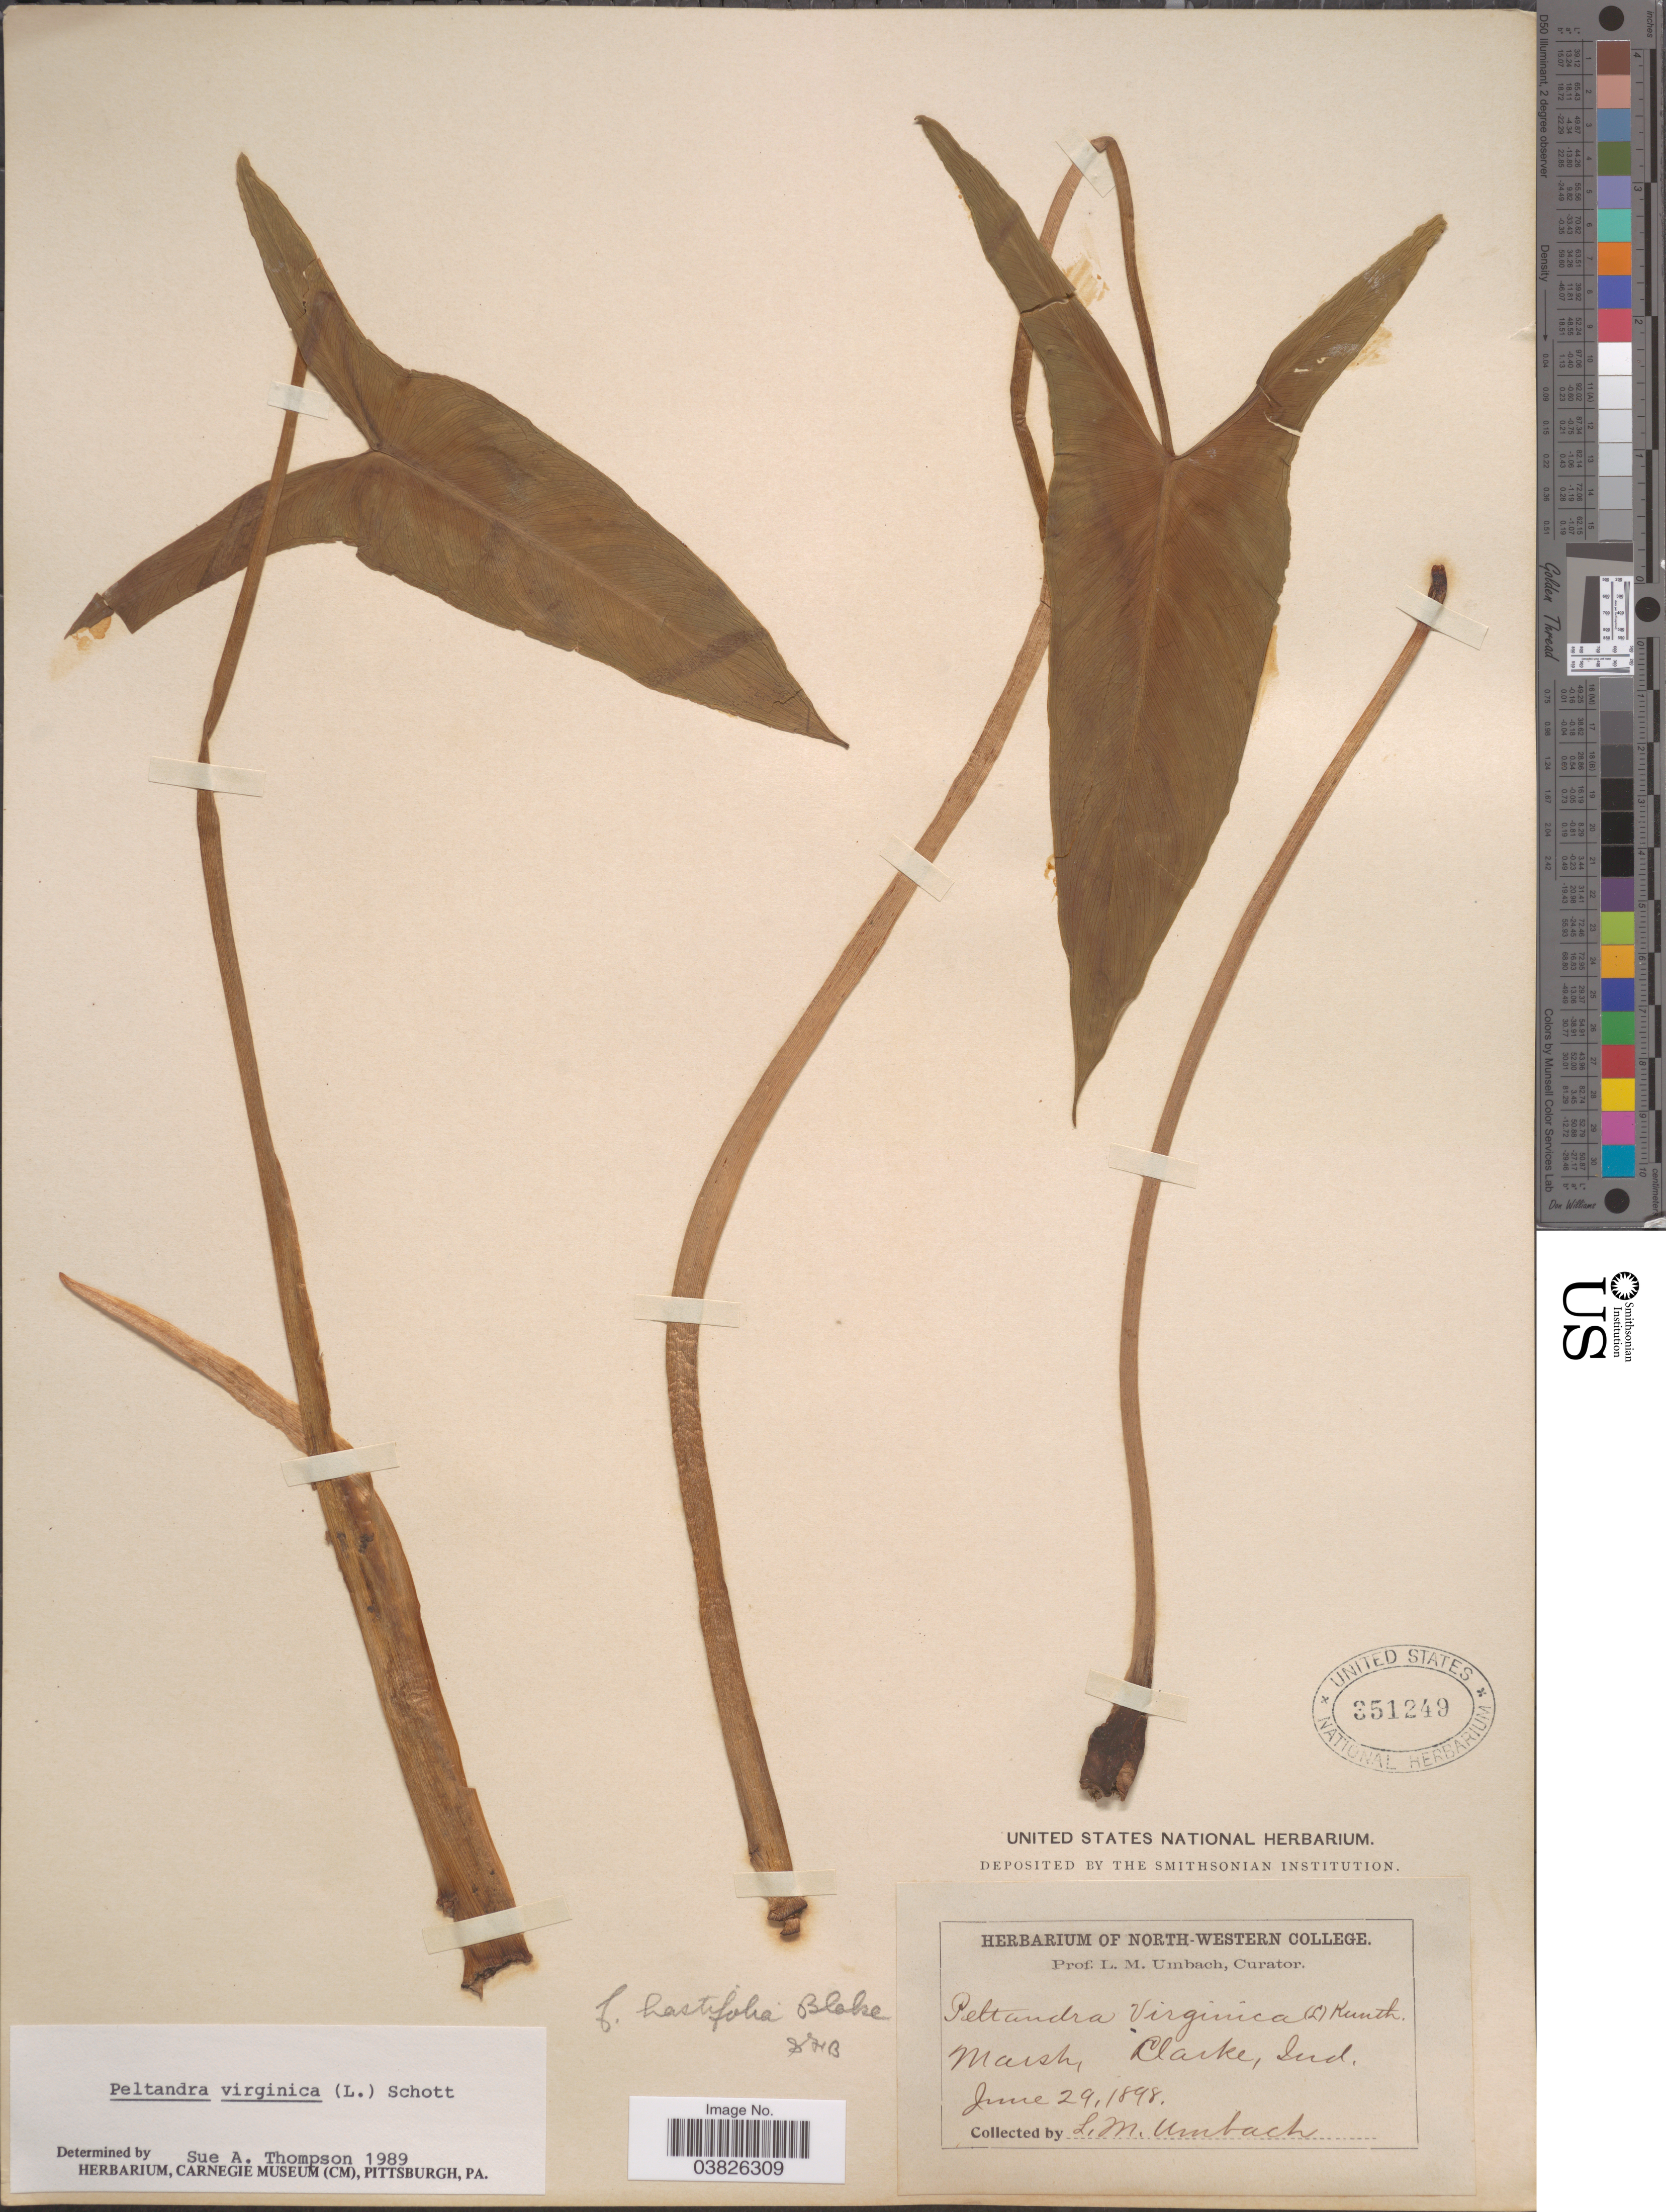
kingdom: Plantae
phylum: Tracheophyta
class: Liliopsida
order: Alismatales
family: Araceae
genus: Peltandra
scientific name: Peltandra virginica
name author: (L.) Schott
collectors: L. M. Umbach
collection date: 1898-06-29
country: United States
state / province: Indiana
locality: Marsh, Clarke.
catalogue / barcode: US 351249